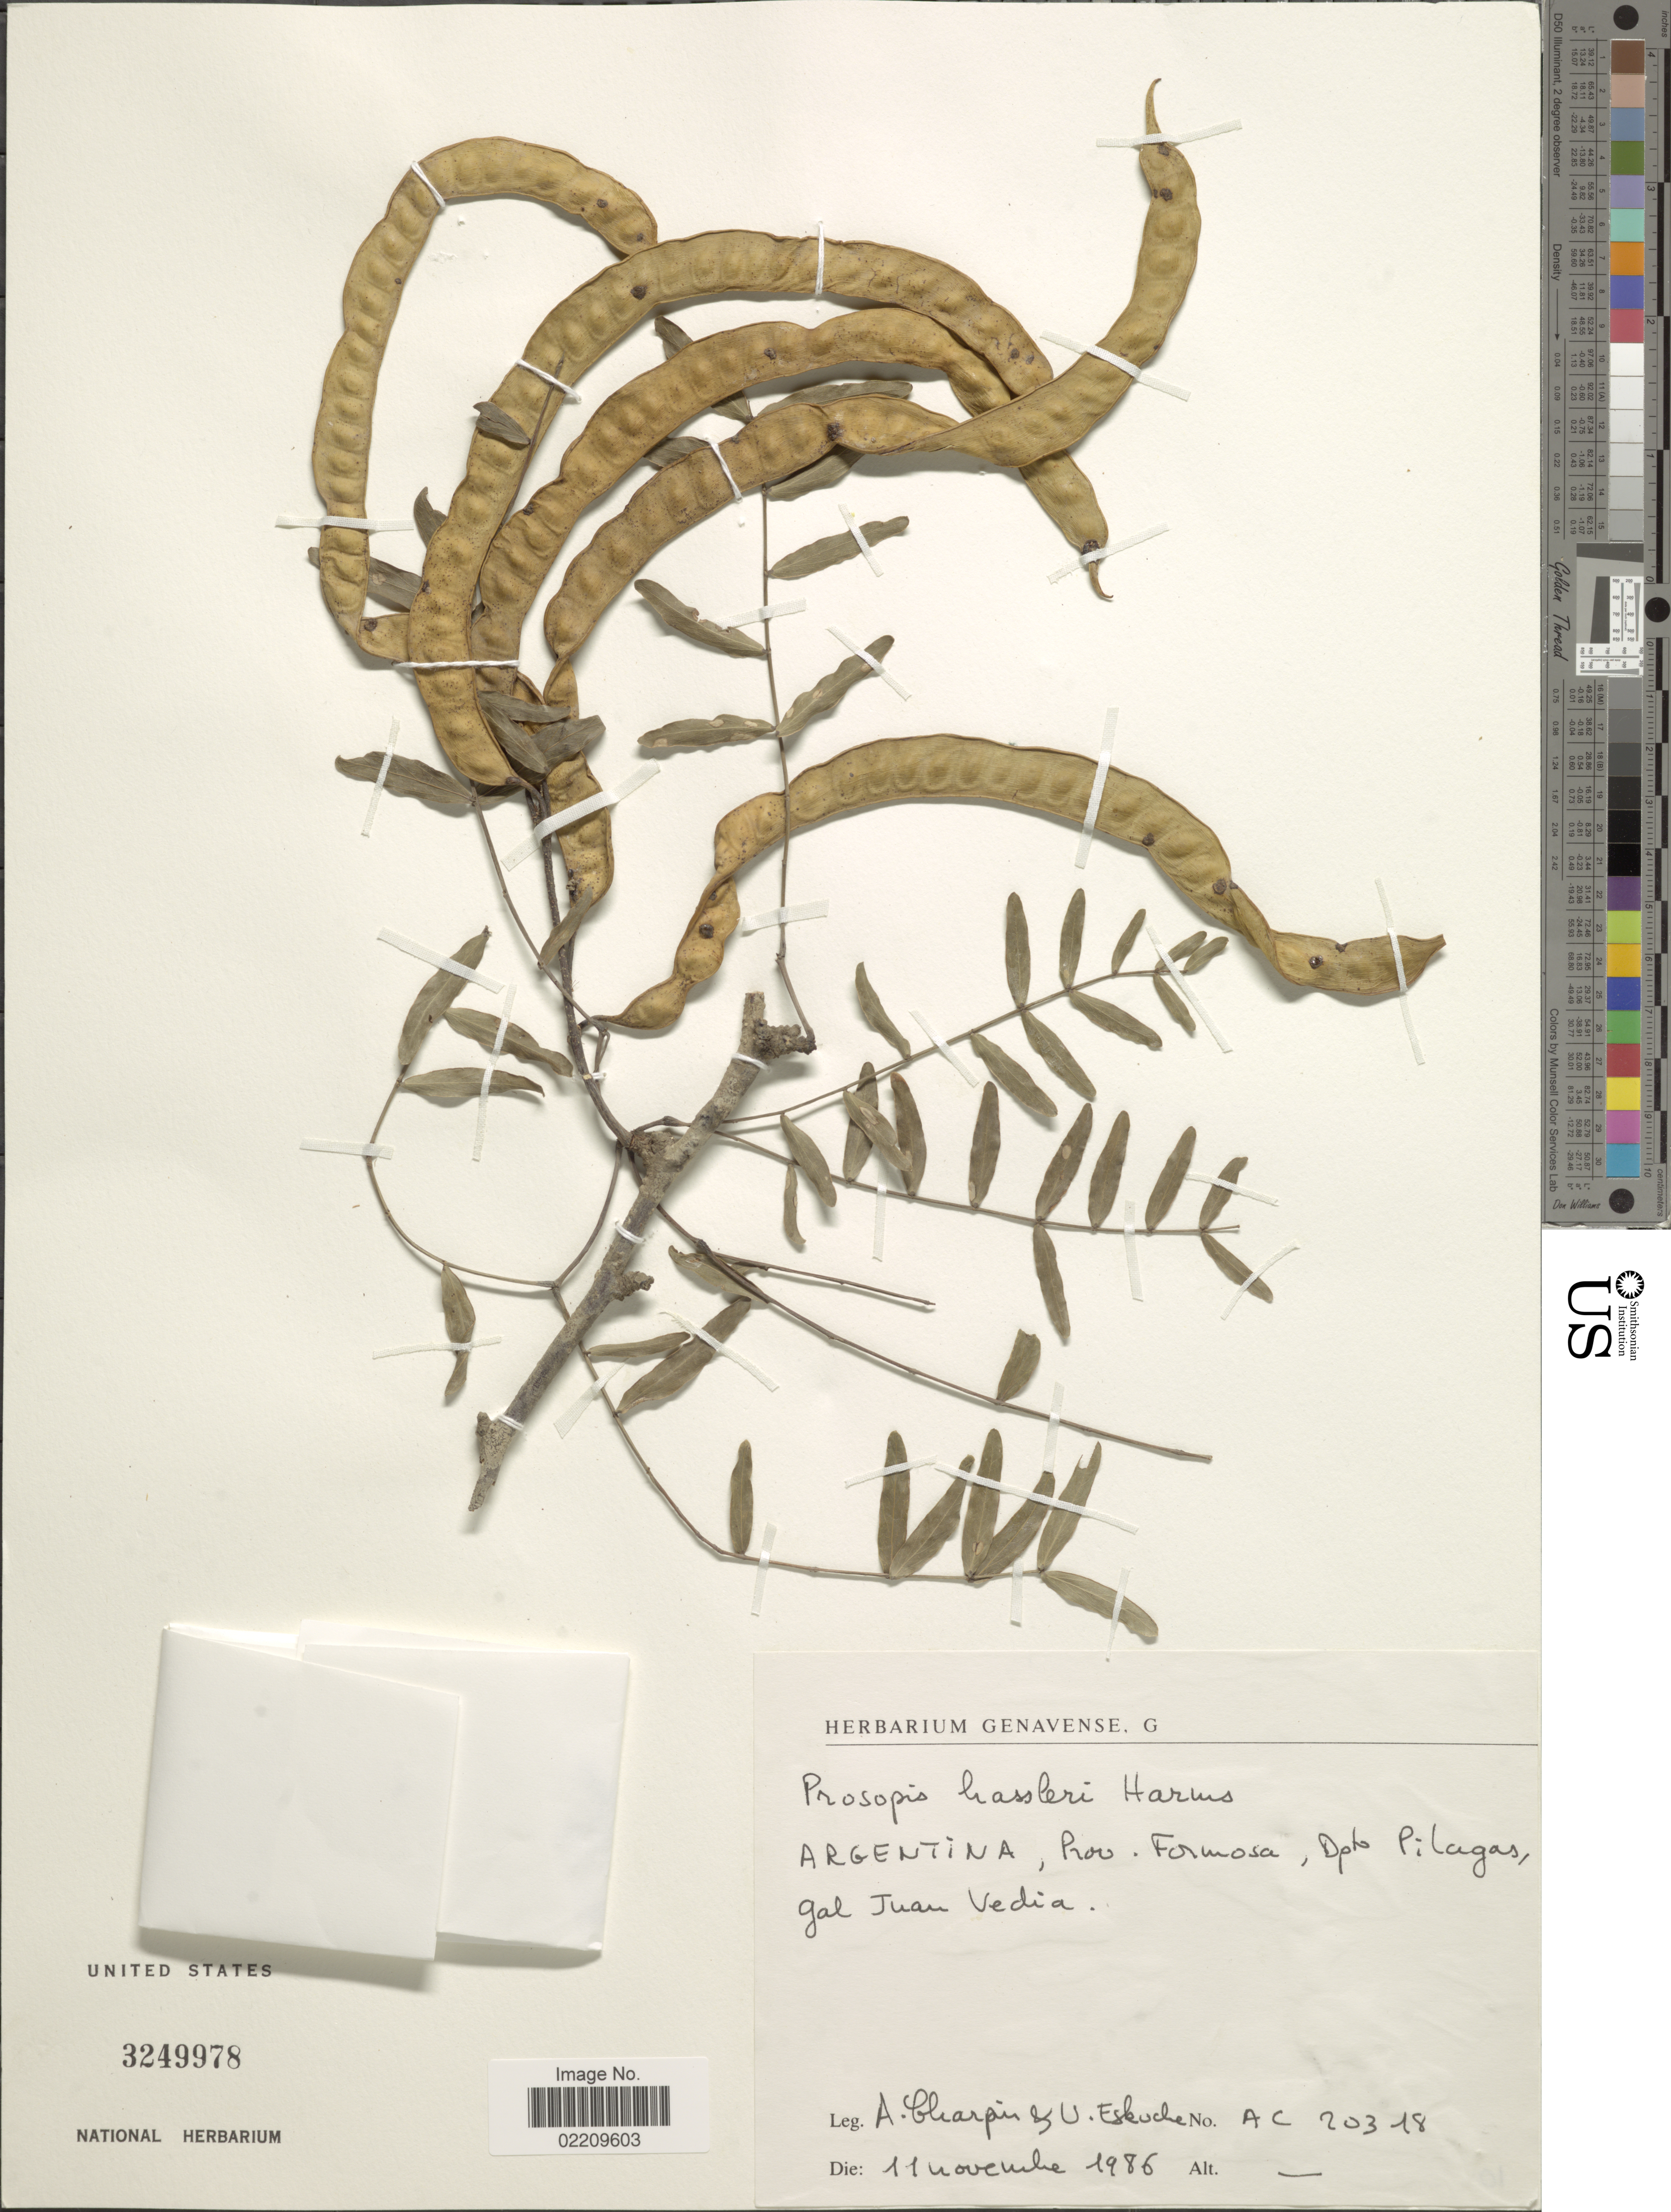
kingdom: Plantae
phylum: Tracheophyta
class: Magnoliopsida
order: Fabales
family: Fabaceae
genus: Neltuma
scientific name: Neltuma hassleri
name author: (Harms) C. E. Hughes & G.P. Lewis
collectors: A. Charpin & U. Eskuche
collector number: AC20318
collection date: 1986-11-11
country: Argentina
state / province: Formosa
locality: Dpto.: Pilagas, gal Juan Vedia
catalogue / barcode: US 3249978